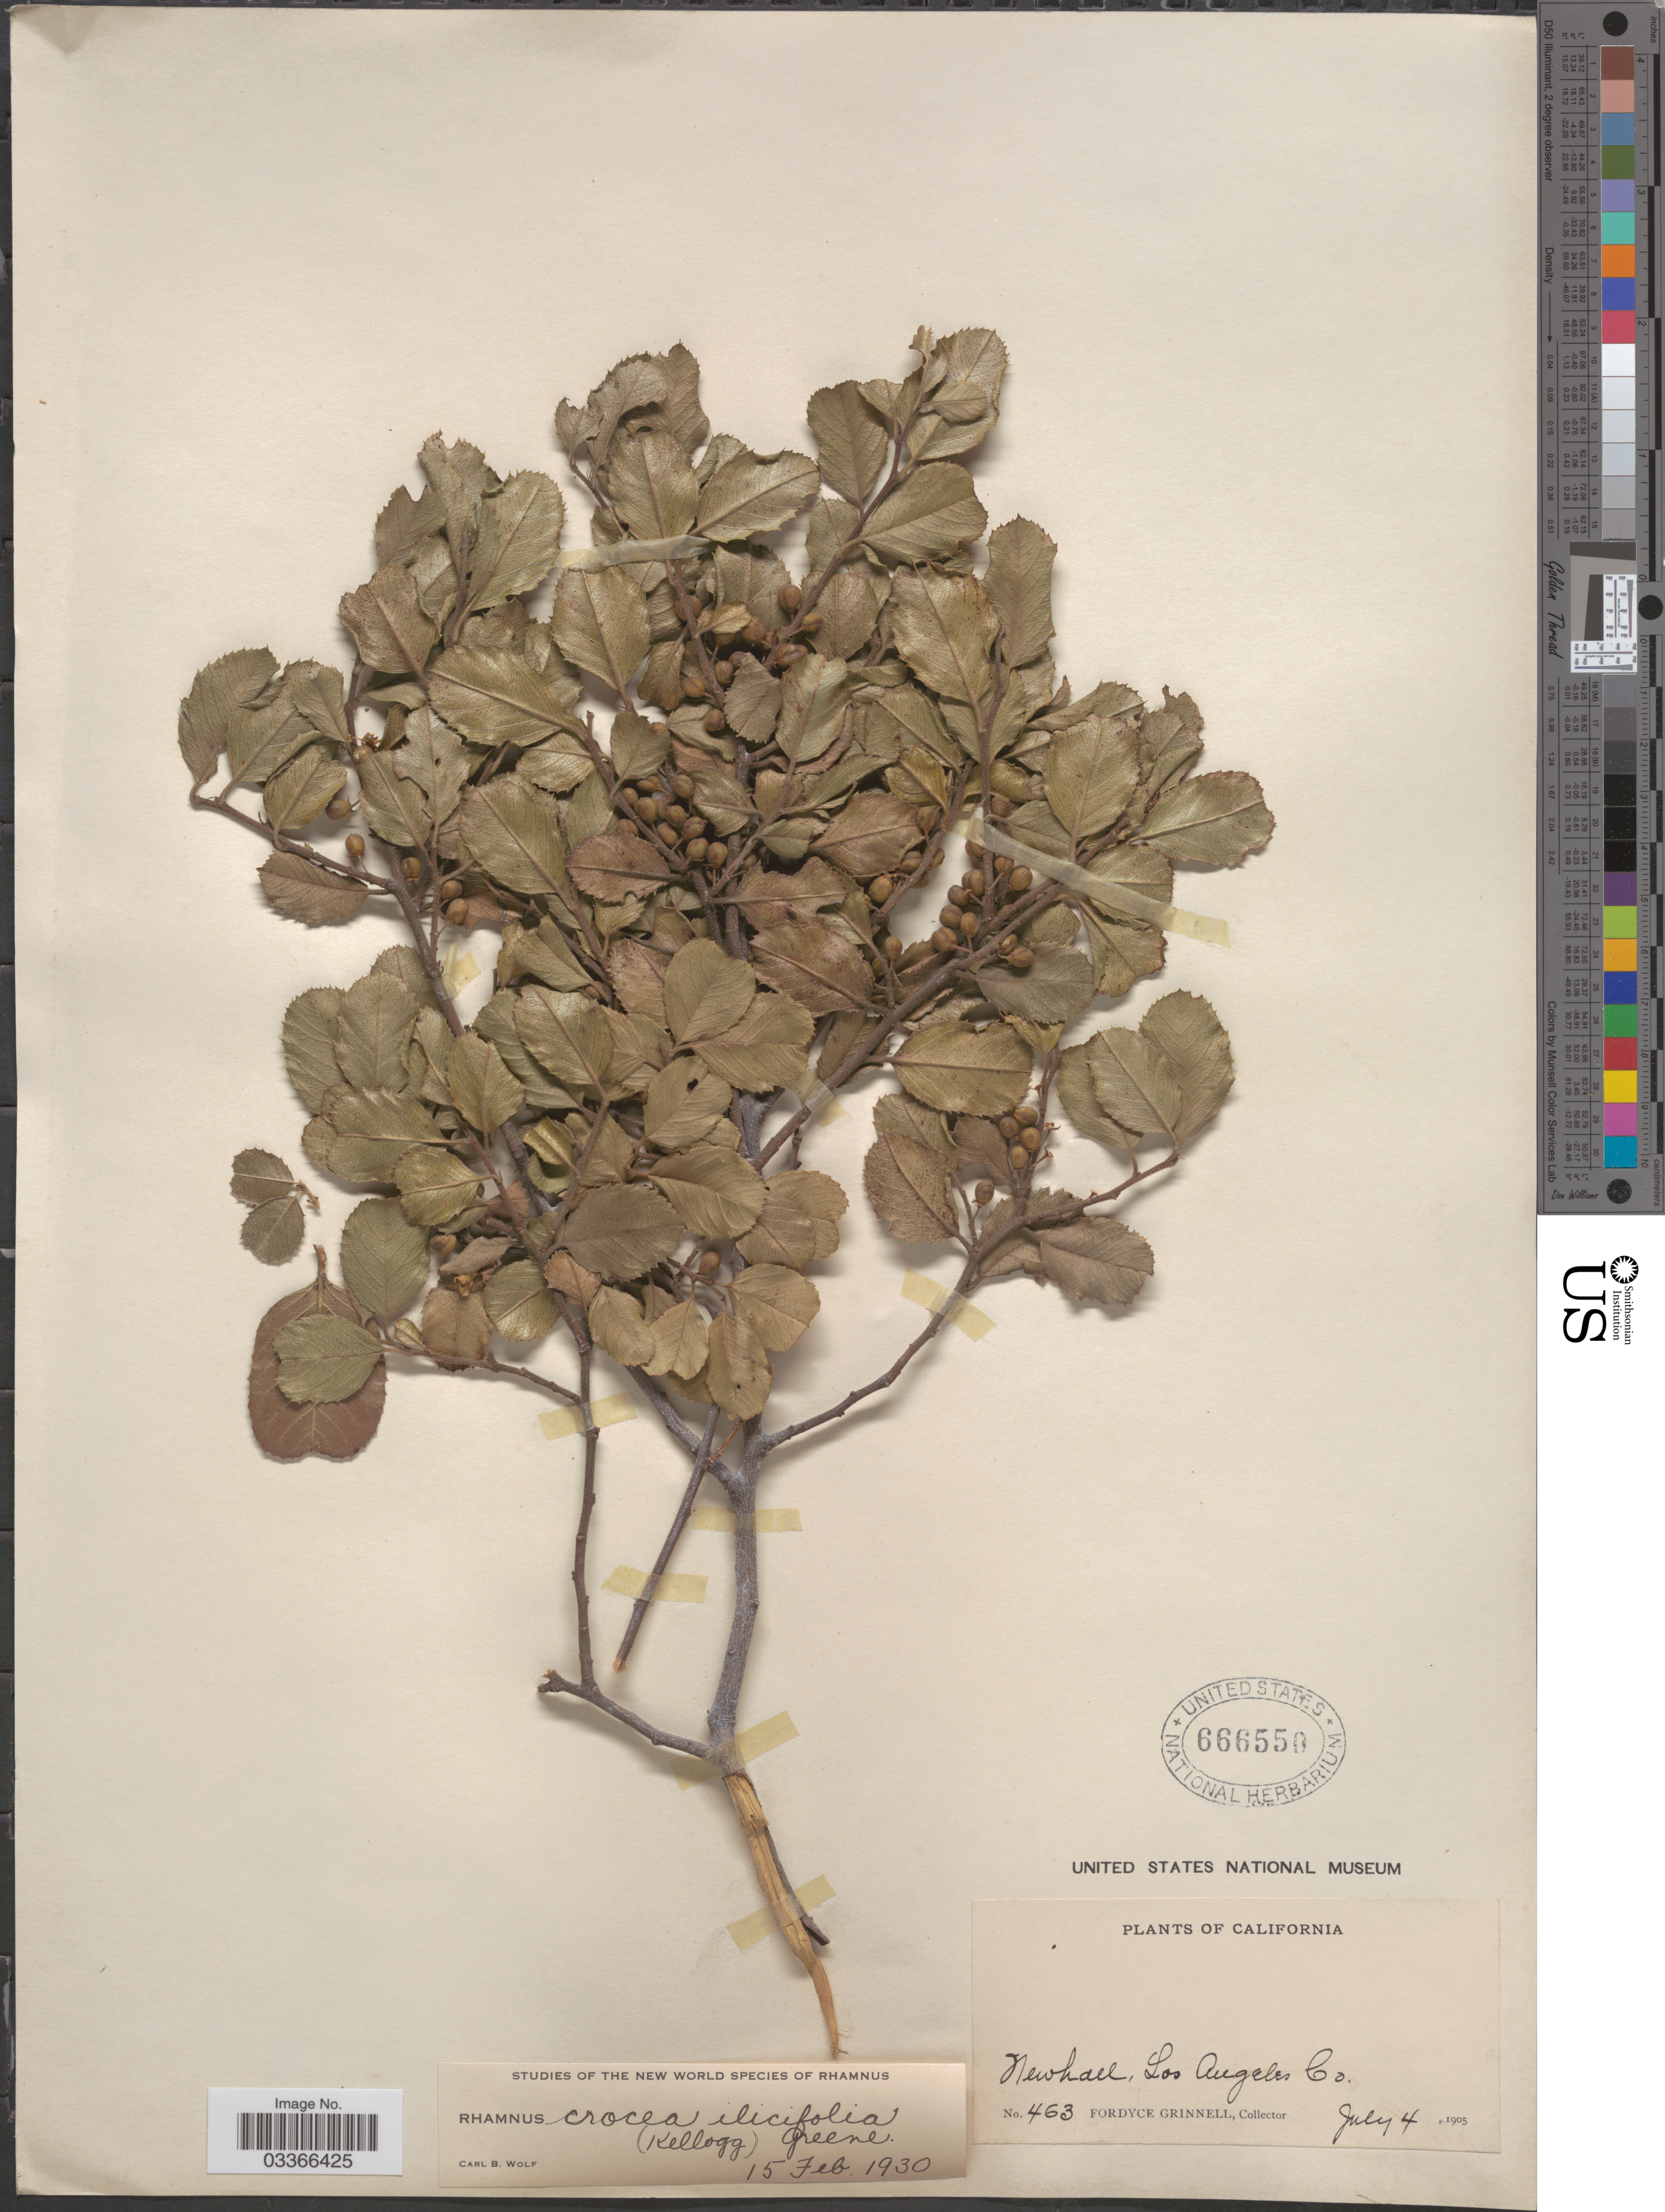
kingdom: Plantae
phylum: Tracheophyta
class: Magnoliopsida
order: Rosales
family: Rhamnaceae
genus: Rhamnus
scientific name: Rhamnus crocea var. ilicifolia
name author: (Kellogg) Greene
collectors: F. Grinnell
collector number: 463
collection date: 1905-07-04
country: United States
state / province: California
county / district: Los Angeles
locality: Newhall, Los Angeles Co.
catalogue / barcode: US 666550